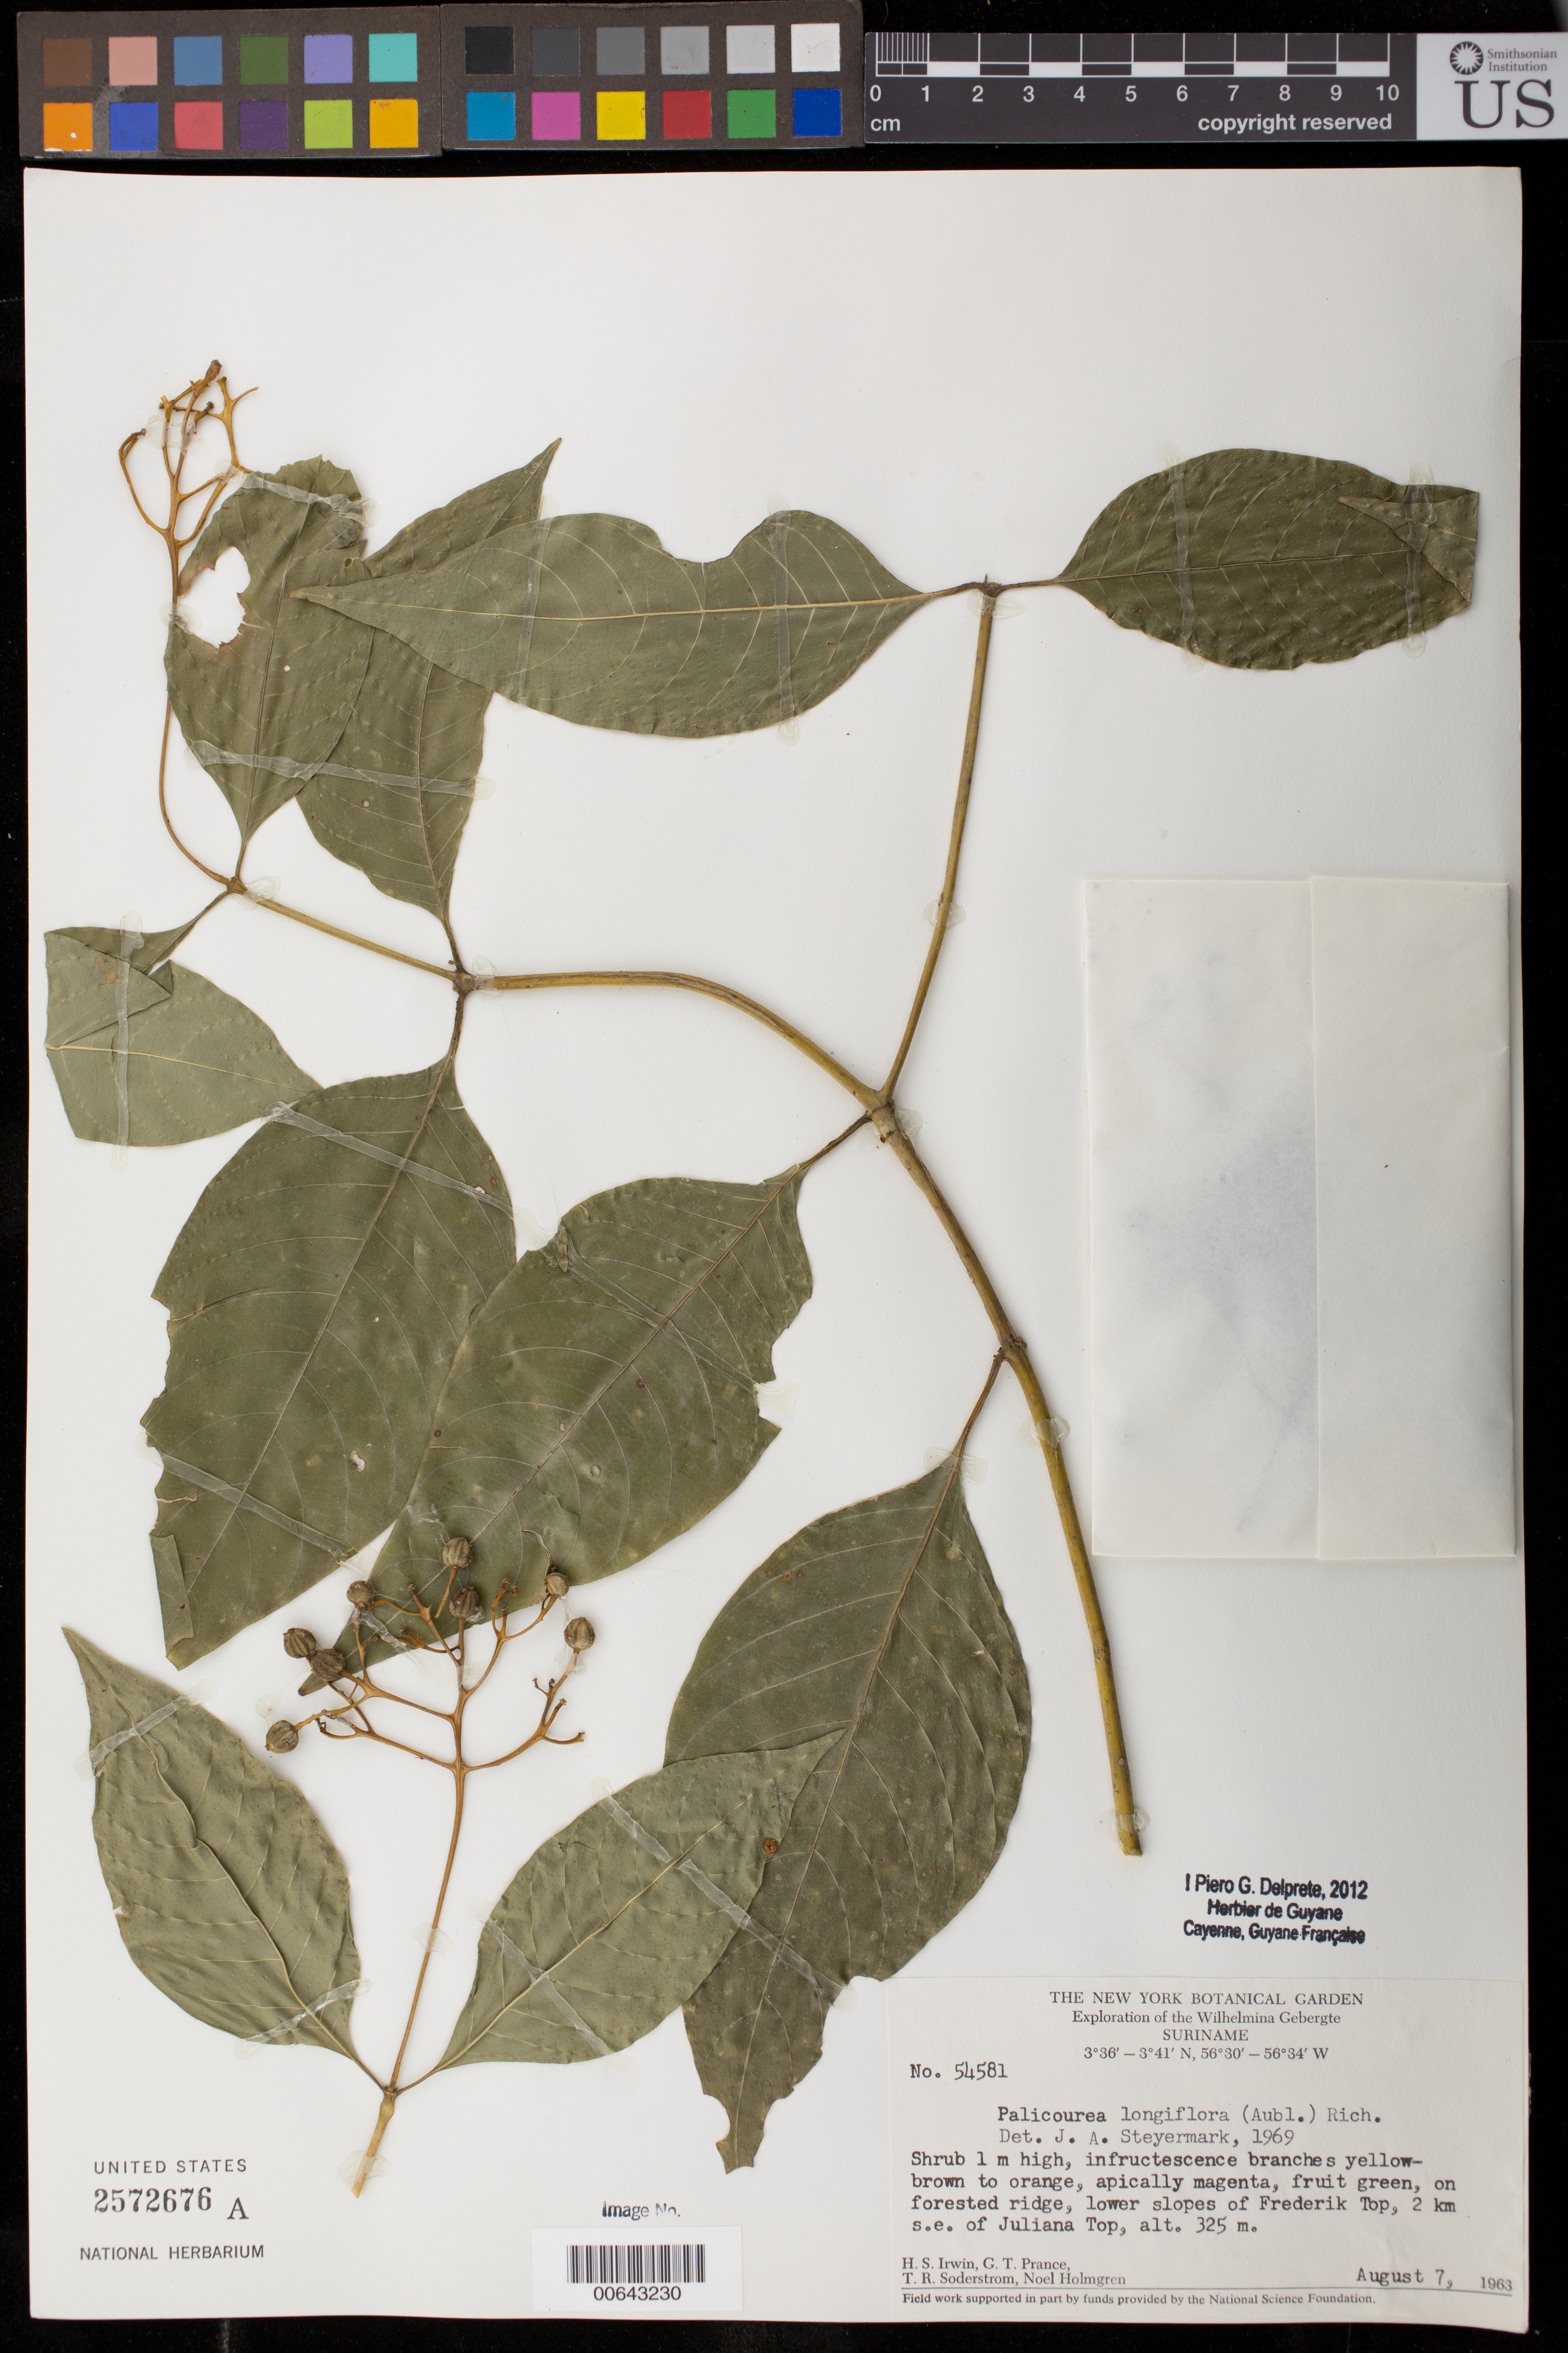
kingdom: Plantae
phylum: Tracheophyta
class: Magnoliopsida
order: Gentianales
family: Rubiaceae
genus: Palicourea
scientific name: Palicourea longiflora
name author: (Aubl.) A. Rich.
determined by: Steyermark, Julian A., (VEN)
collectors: H. Irwin, G. T. Prance, T. R. Soderstrom & N. H. Holmgren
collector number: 54581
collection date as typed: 7-Aug-63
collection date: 1963-08-07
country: Suriname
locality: Frederik Top, 2 km SE of Juliana Top, Wilhelmina Gebergte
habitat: Forested ridge lower slopes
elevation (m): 325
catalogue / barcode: US 2572676A